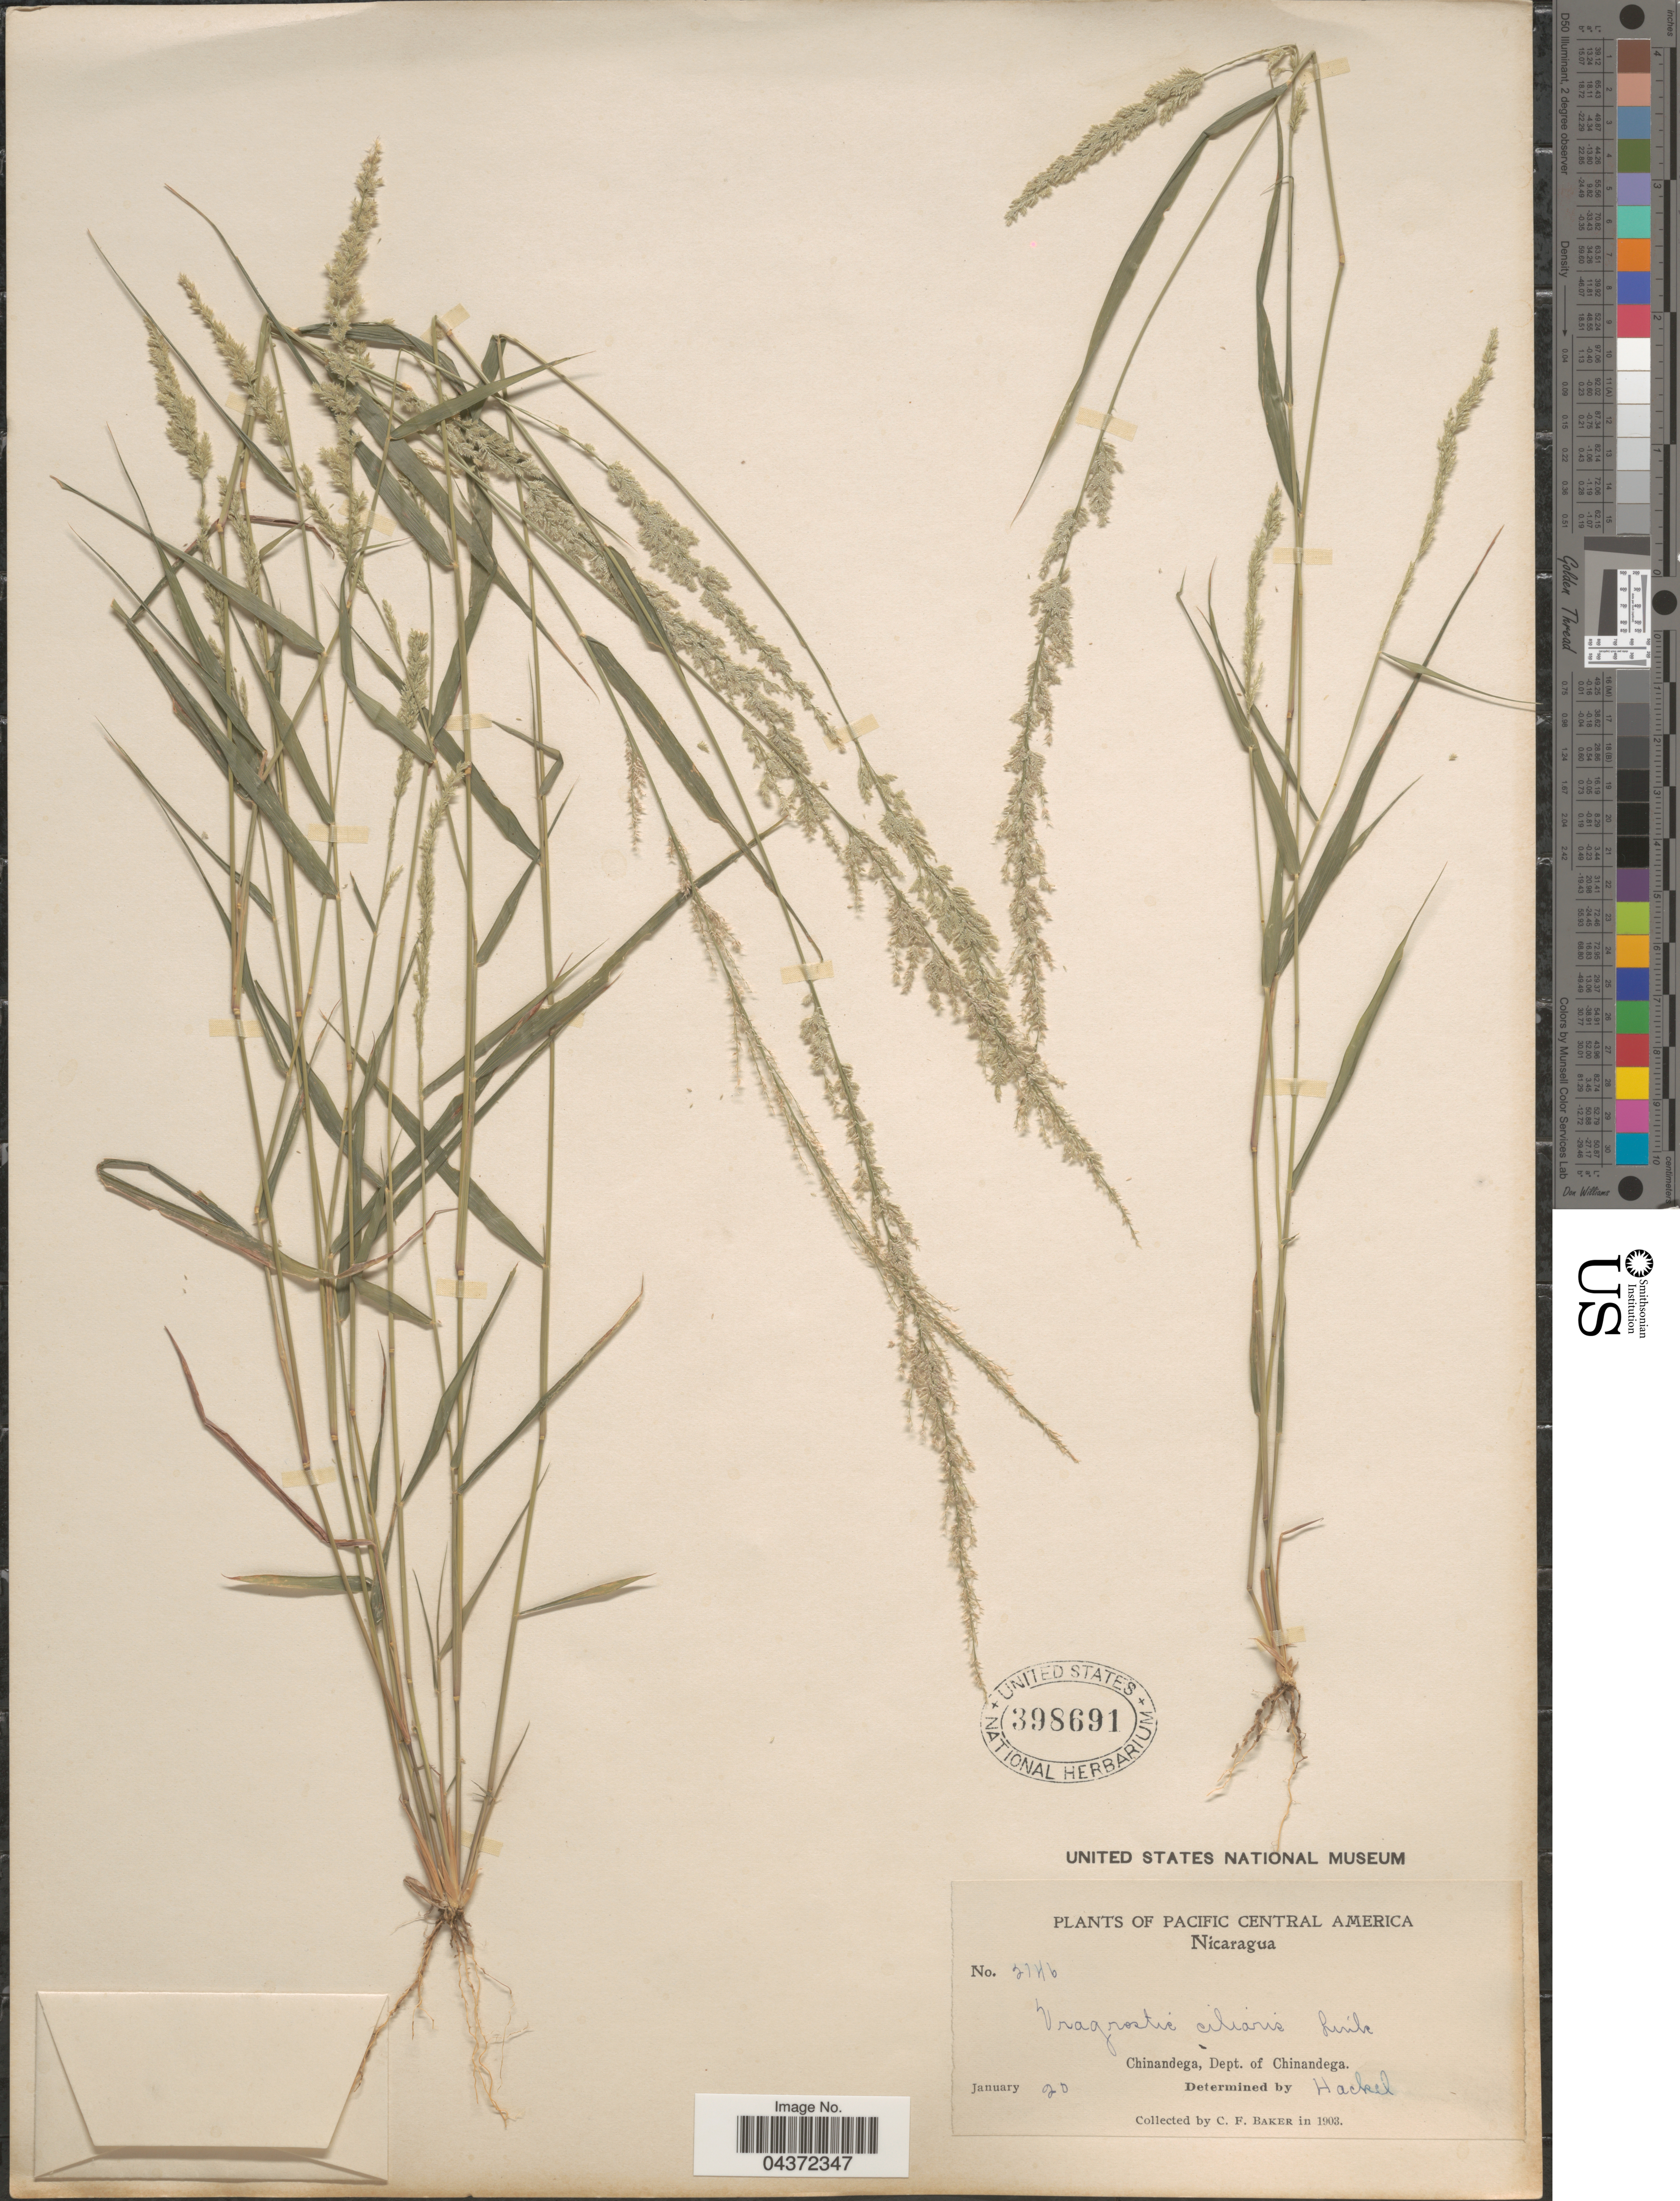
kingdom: Plantae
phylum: Tracheophyta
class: Liliopsida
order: Poales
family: Poaceae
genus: Eragrostis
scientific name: Eragrostis ciliaris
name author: (L.) R. Br.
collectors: C. F. Baker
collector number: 2146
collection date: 1903-01-20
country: Nicaragua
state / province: Chinandega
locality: Pacific Central America. Chinandega, Dept. of Chinandega.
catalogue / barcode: US 398691